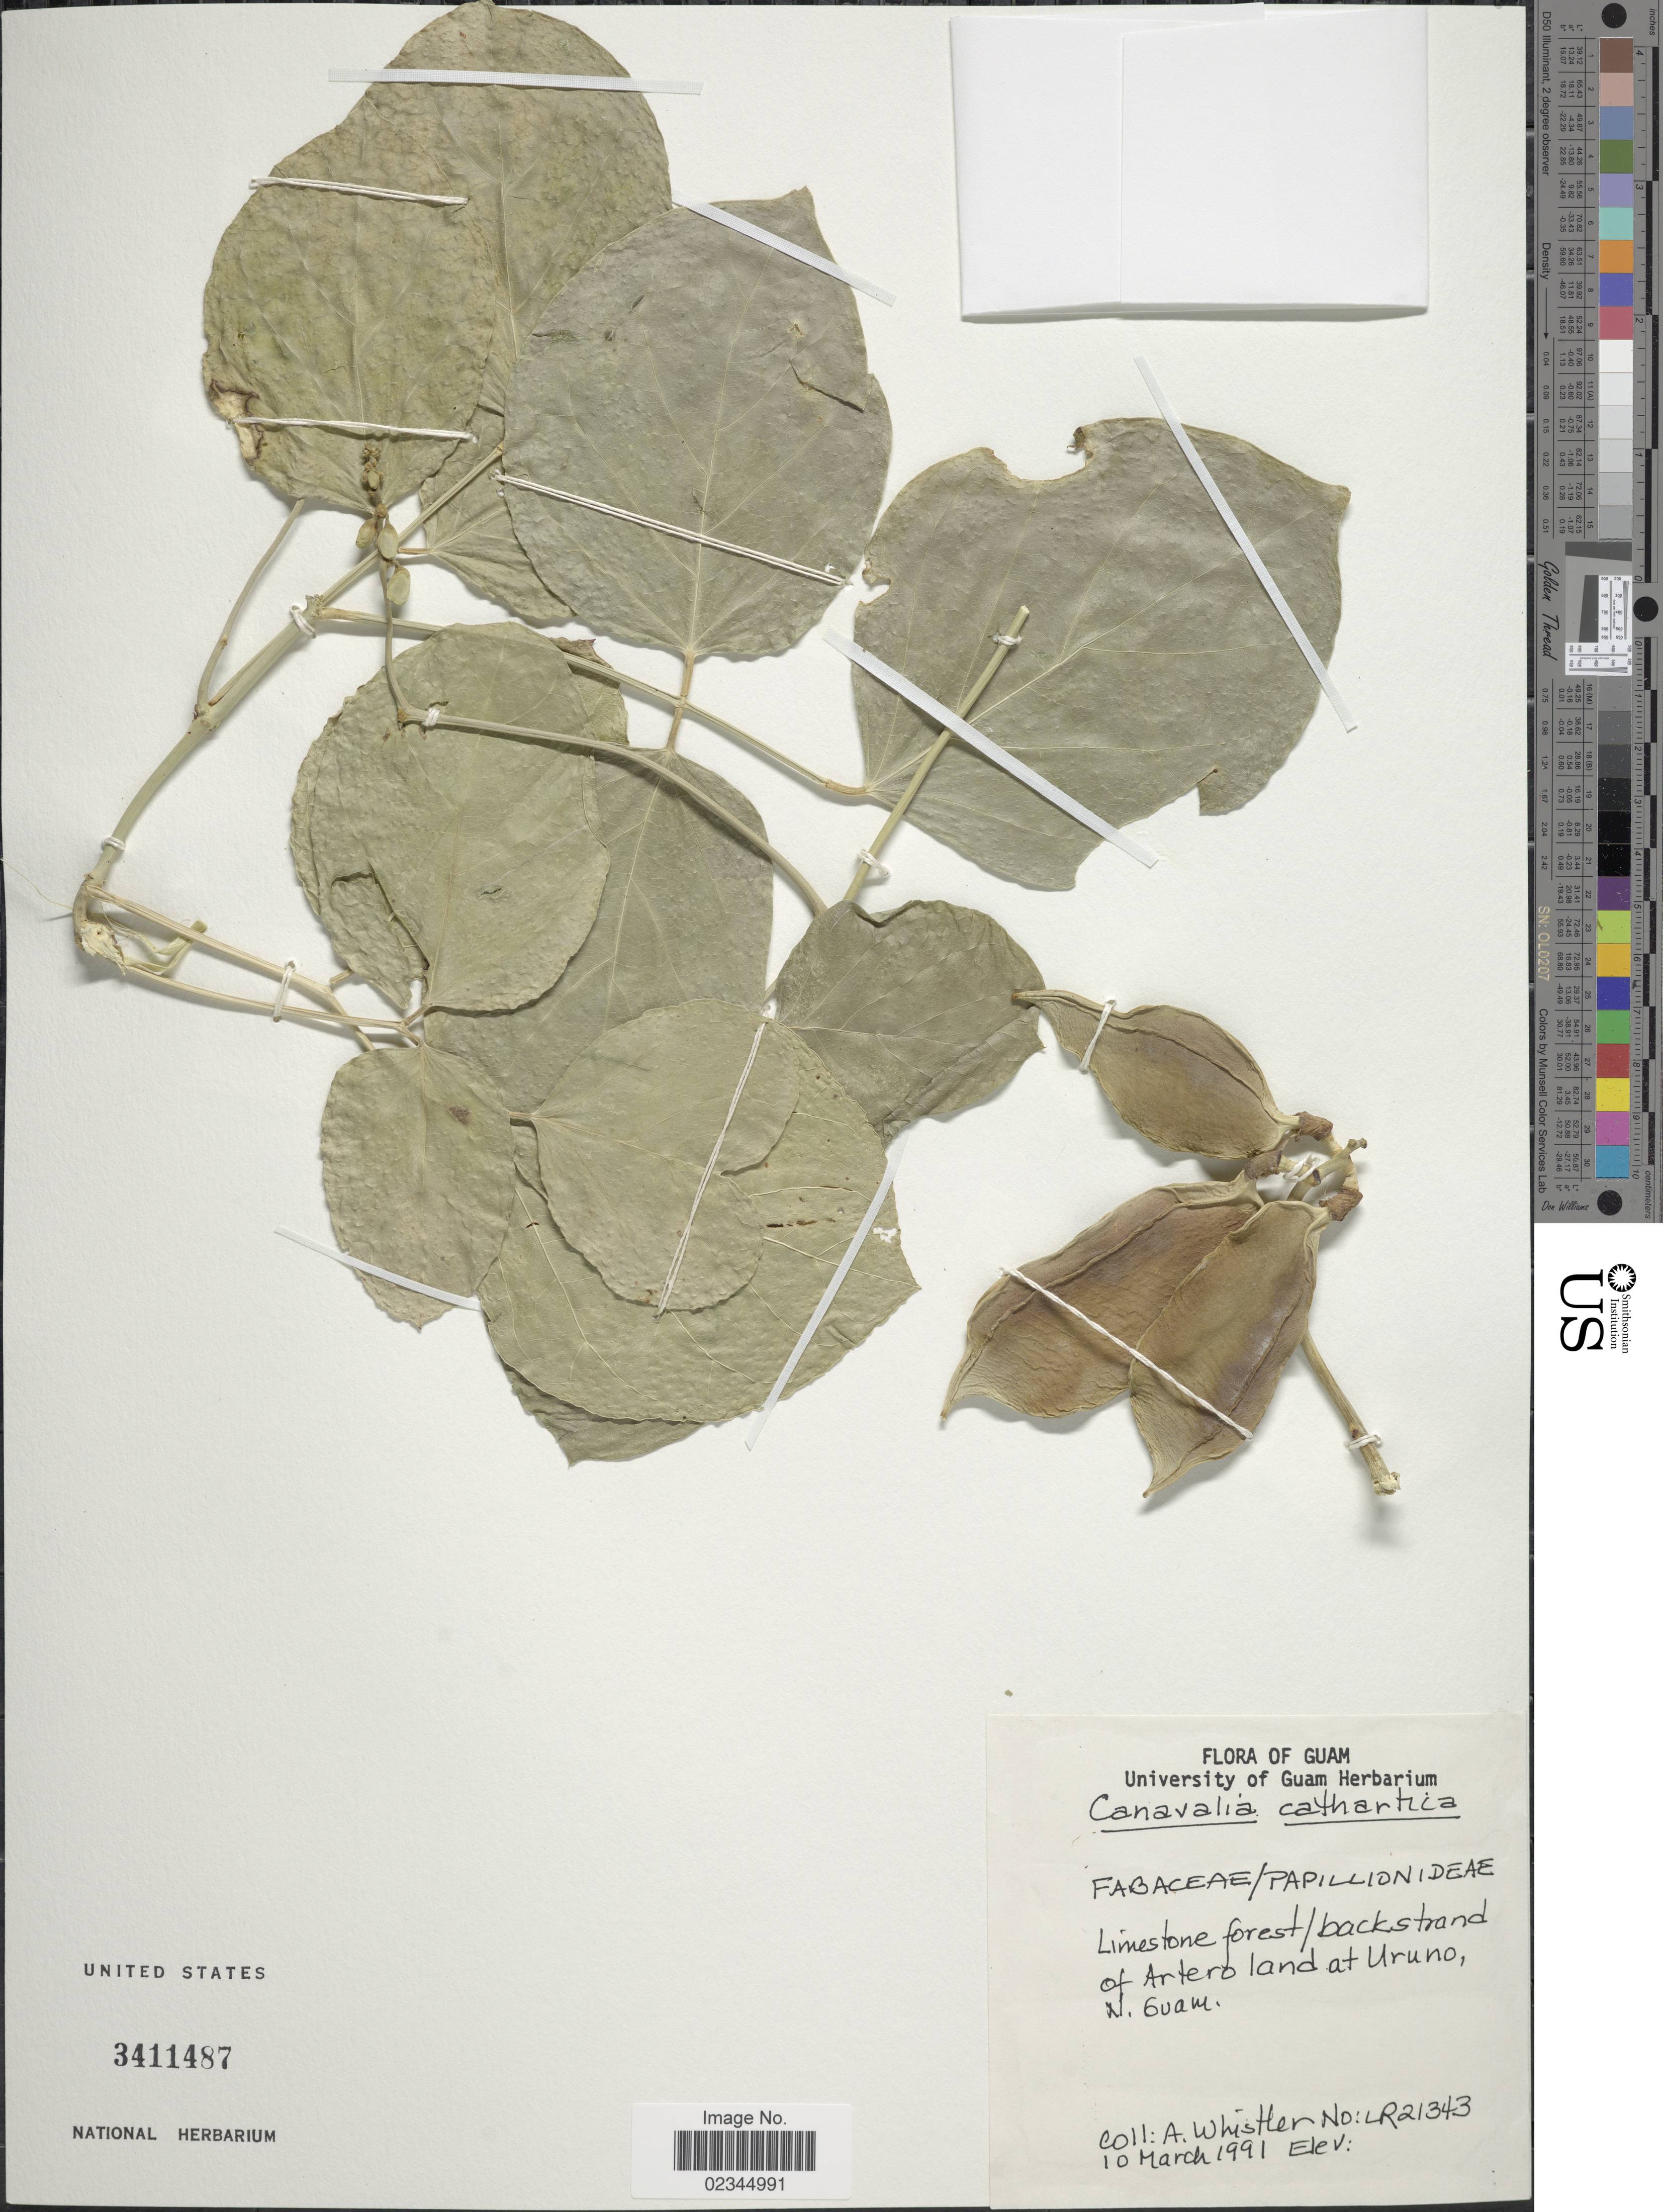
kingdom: Plantae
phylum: Tracheophyta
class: Magnoliopsida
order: Fabales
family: Fabaceae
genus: Canavalia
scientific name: Canavalia cathartica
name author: Thouars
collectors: A. Whistler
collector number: LR 21343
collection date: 1991-03-10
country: Guam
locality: Backstrand of Artero land at Uruno, N. Guam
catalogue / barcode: US 3411487